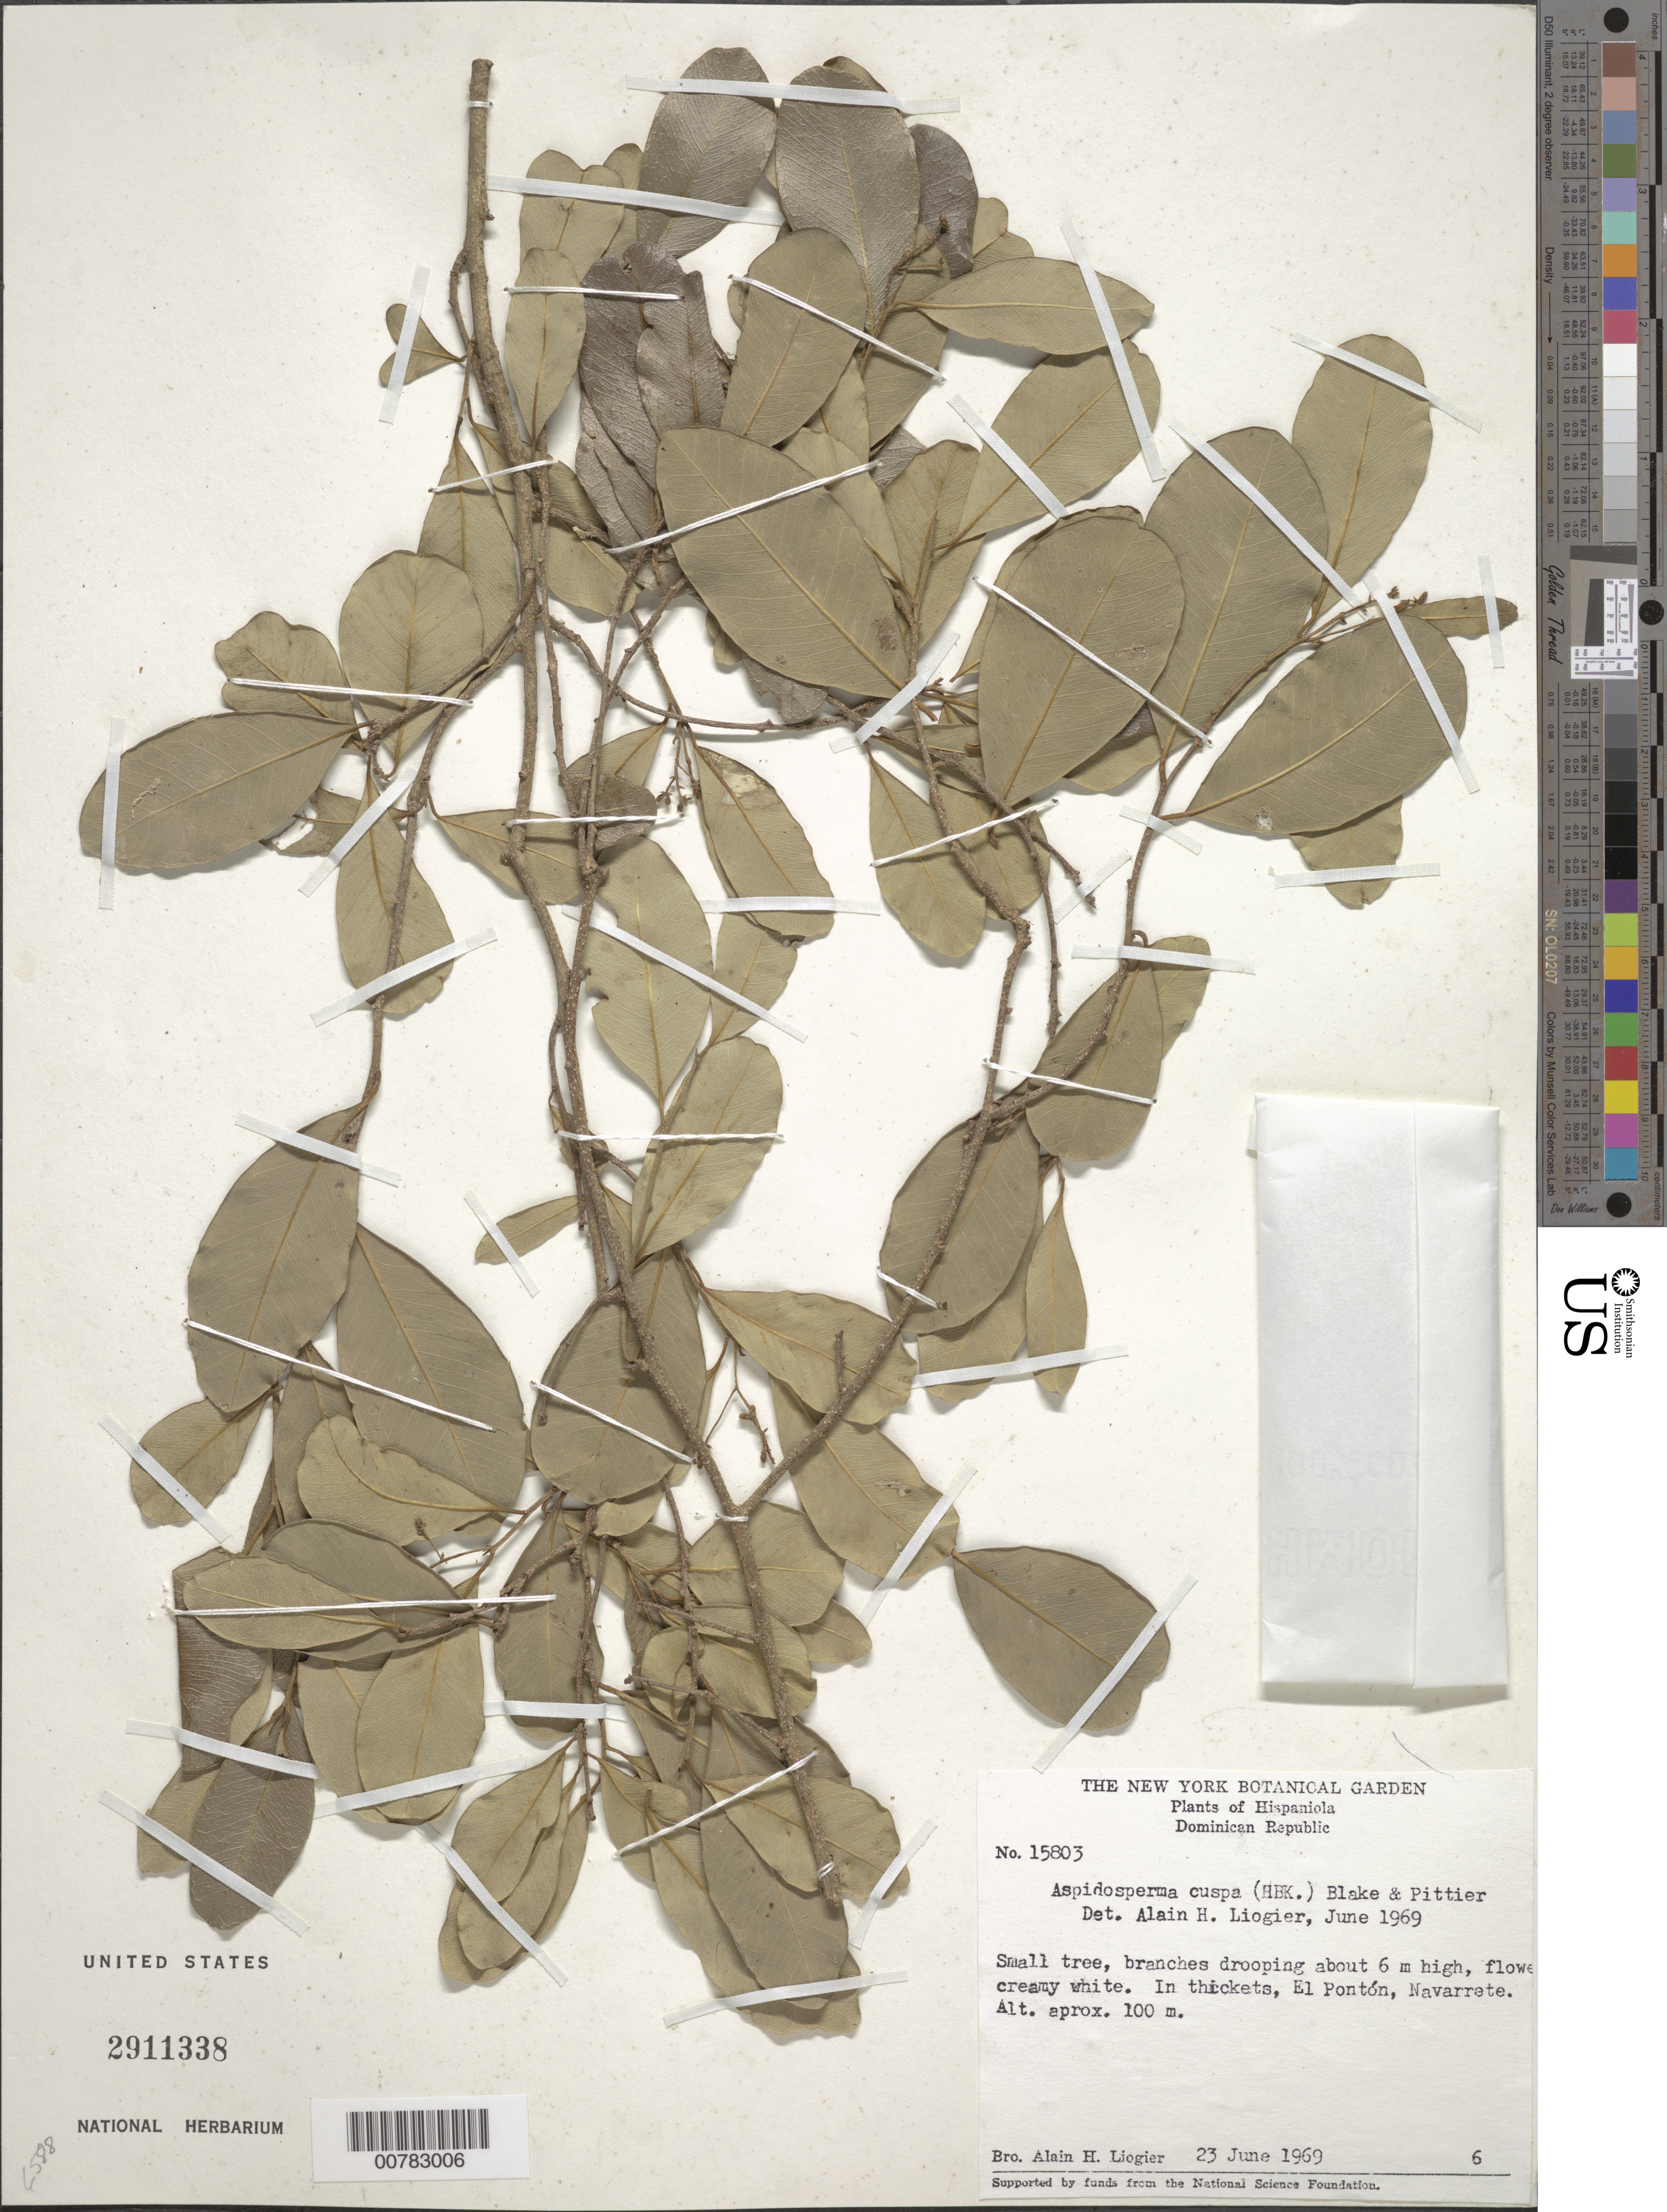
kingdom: Plantae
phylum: Tracheophyta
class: Magnoliopsida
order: Gentianales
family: Apocynaceae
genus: Aspidosperma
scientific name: Aspidosperma cuspa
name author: (Kunth) S.F. Blake ex Pittier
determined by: Liogier, Alain H.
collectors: A. H. Liogier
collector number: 15803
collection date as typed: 23 Jun 1969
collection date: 1969-06-23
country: Dominican Republic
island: Hispaniola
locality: Navarrete, El Pontón.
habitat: In thickets.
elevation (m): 100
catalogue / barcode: US 2911338